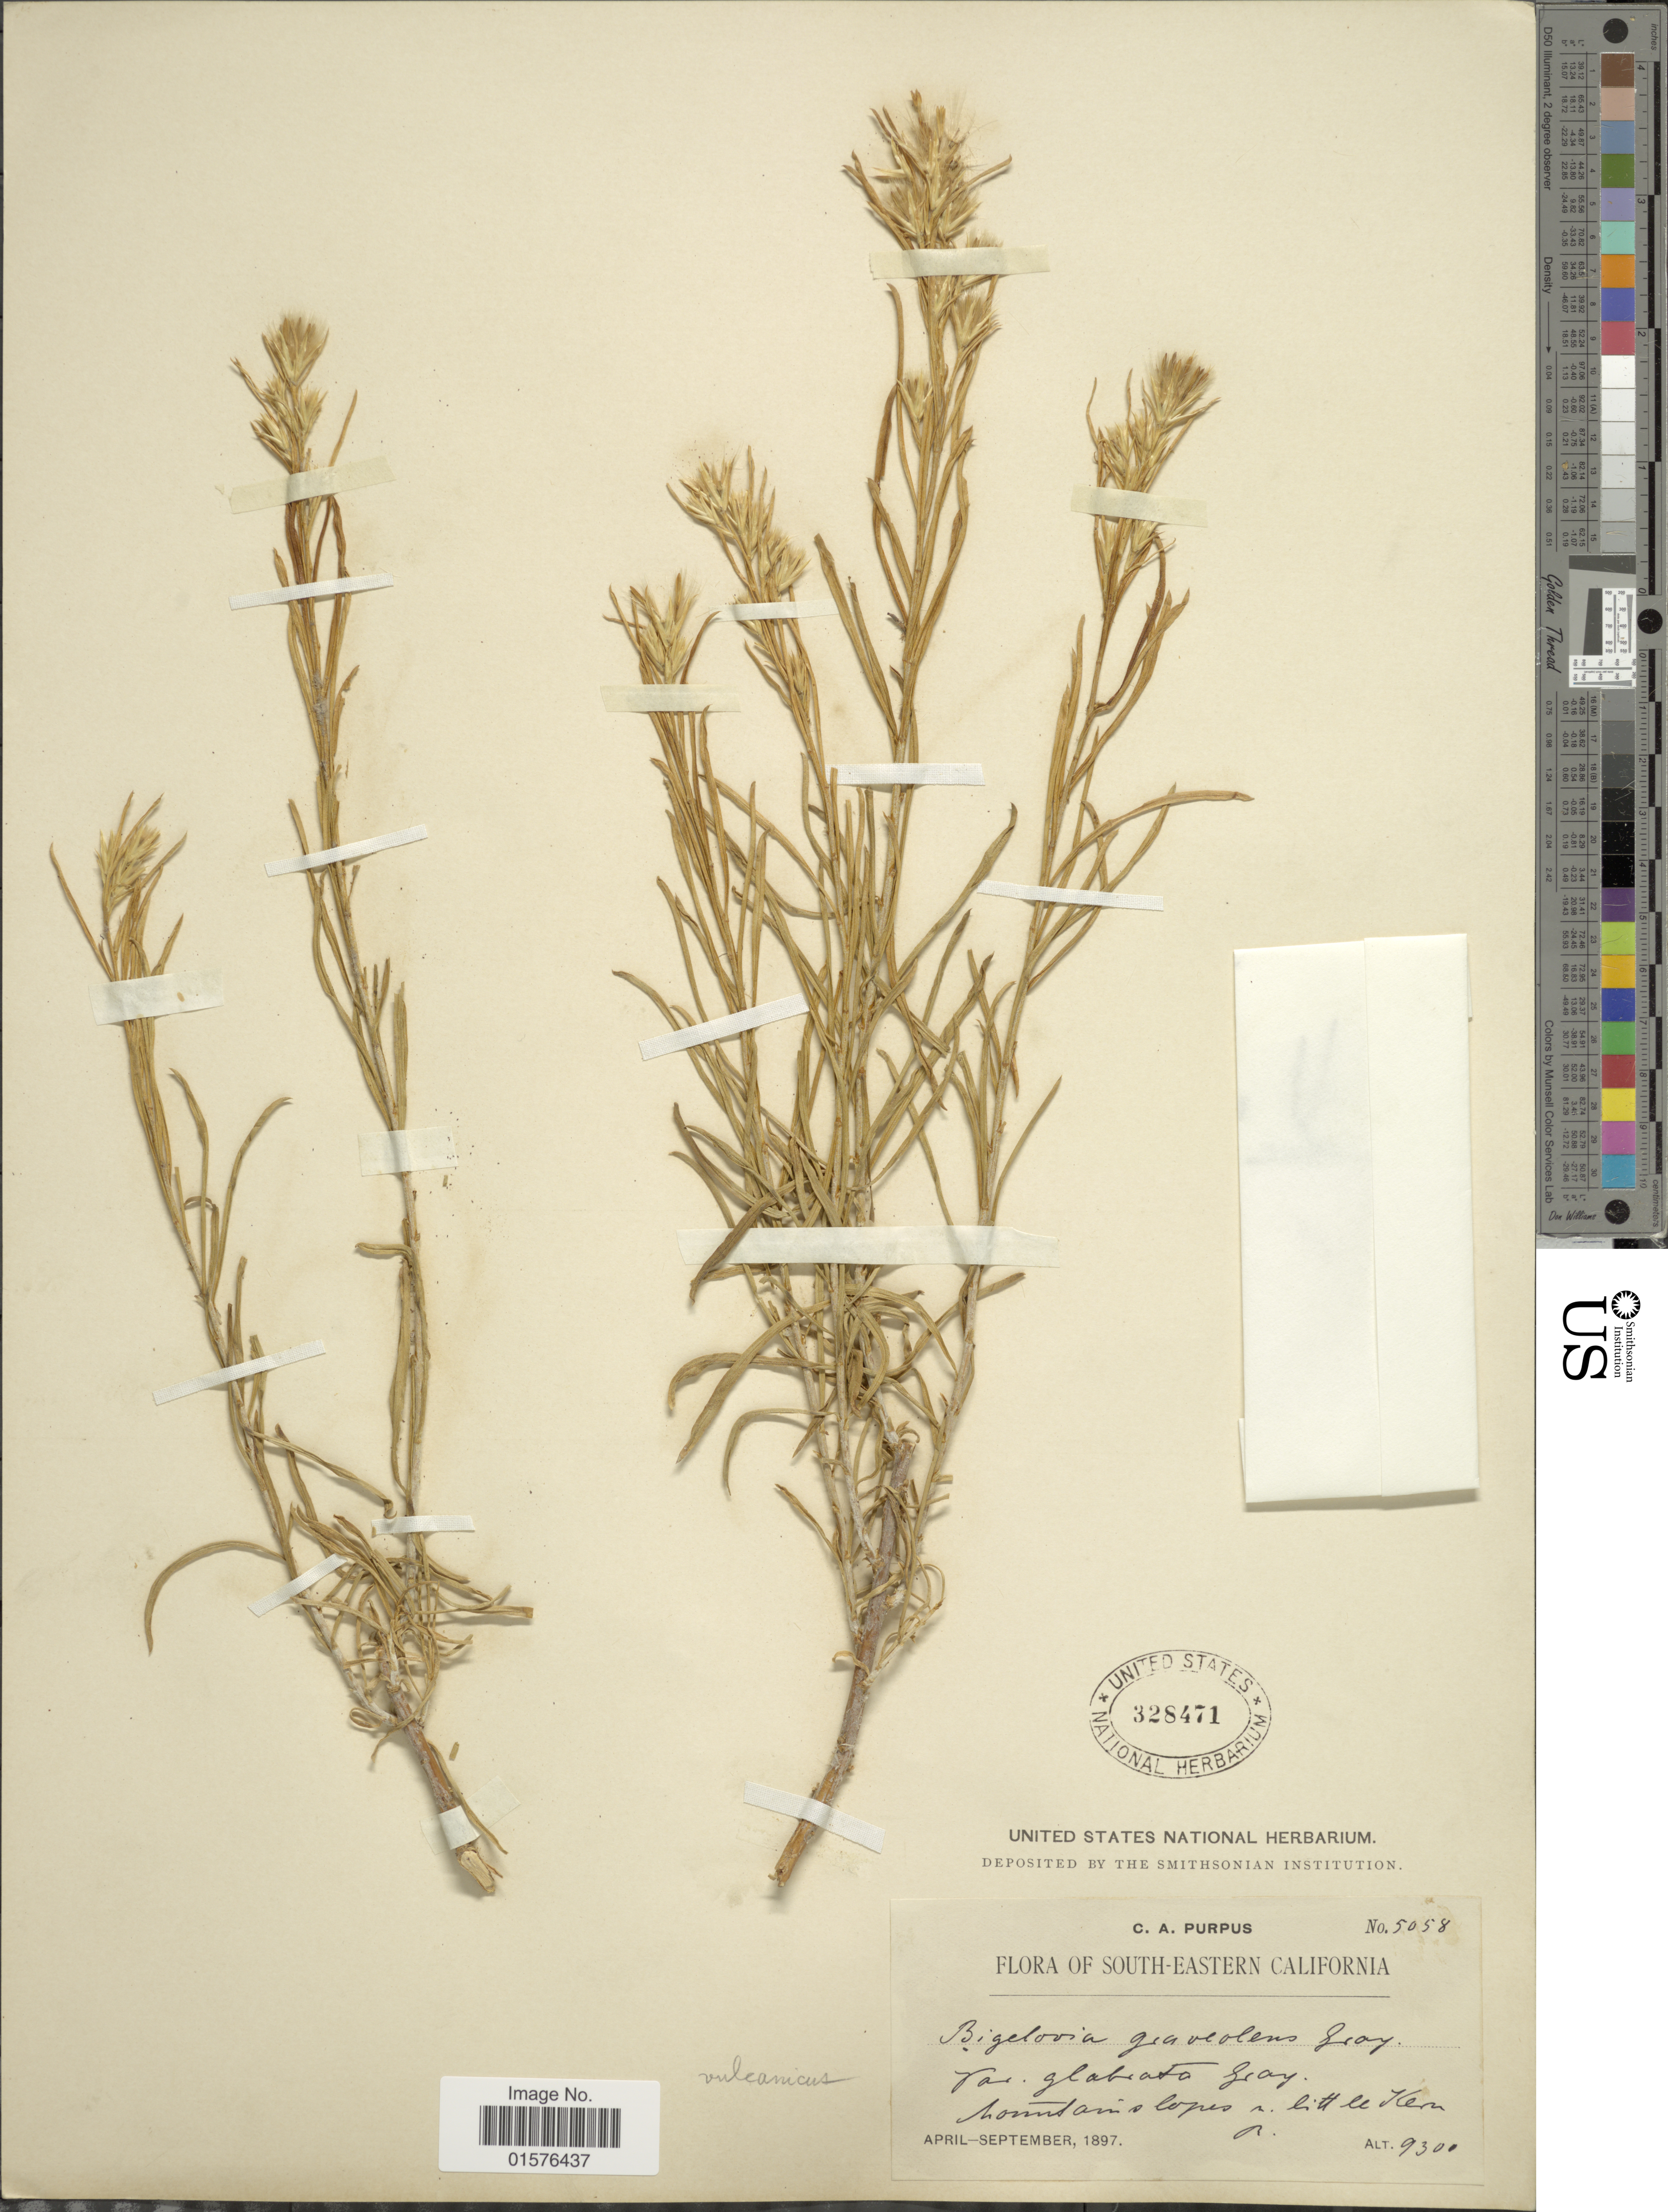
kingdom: Plantae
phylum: Tracheophyta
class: Magnoliopsida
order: Asterales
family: Asteraceae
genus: Ericameria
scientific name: Ericameria parryi var. vulcanica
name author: (S.W. Greene) G.L. Nesom & G.I. Baird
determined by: Urbatsch, Lowell E., Curator (LSU), Louisiana State University (UNITED STATES)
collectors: C. A. Purpus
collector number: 5058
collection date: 1897-04/1897-09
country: United States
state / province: California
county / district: Kern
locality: South-eastern California, mountain's slopes, N.l. the Kern Co.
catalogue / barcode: US 328471